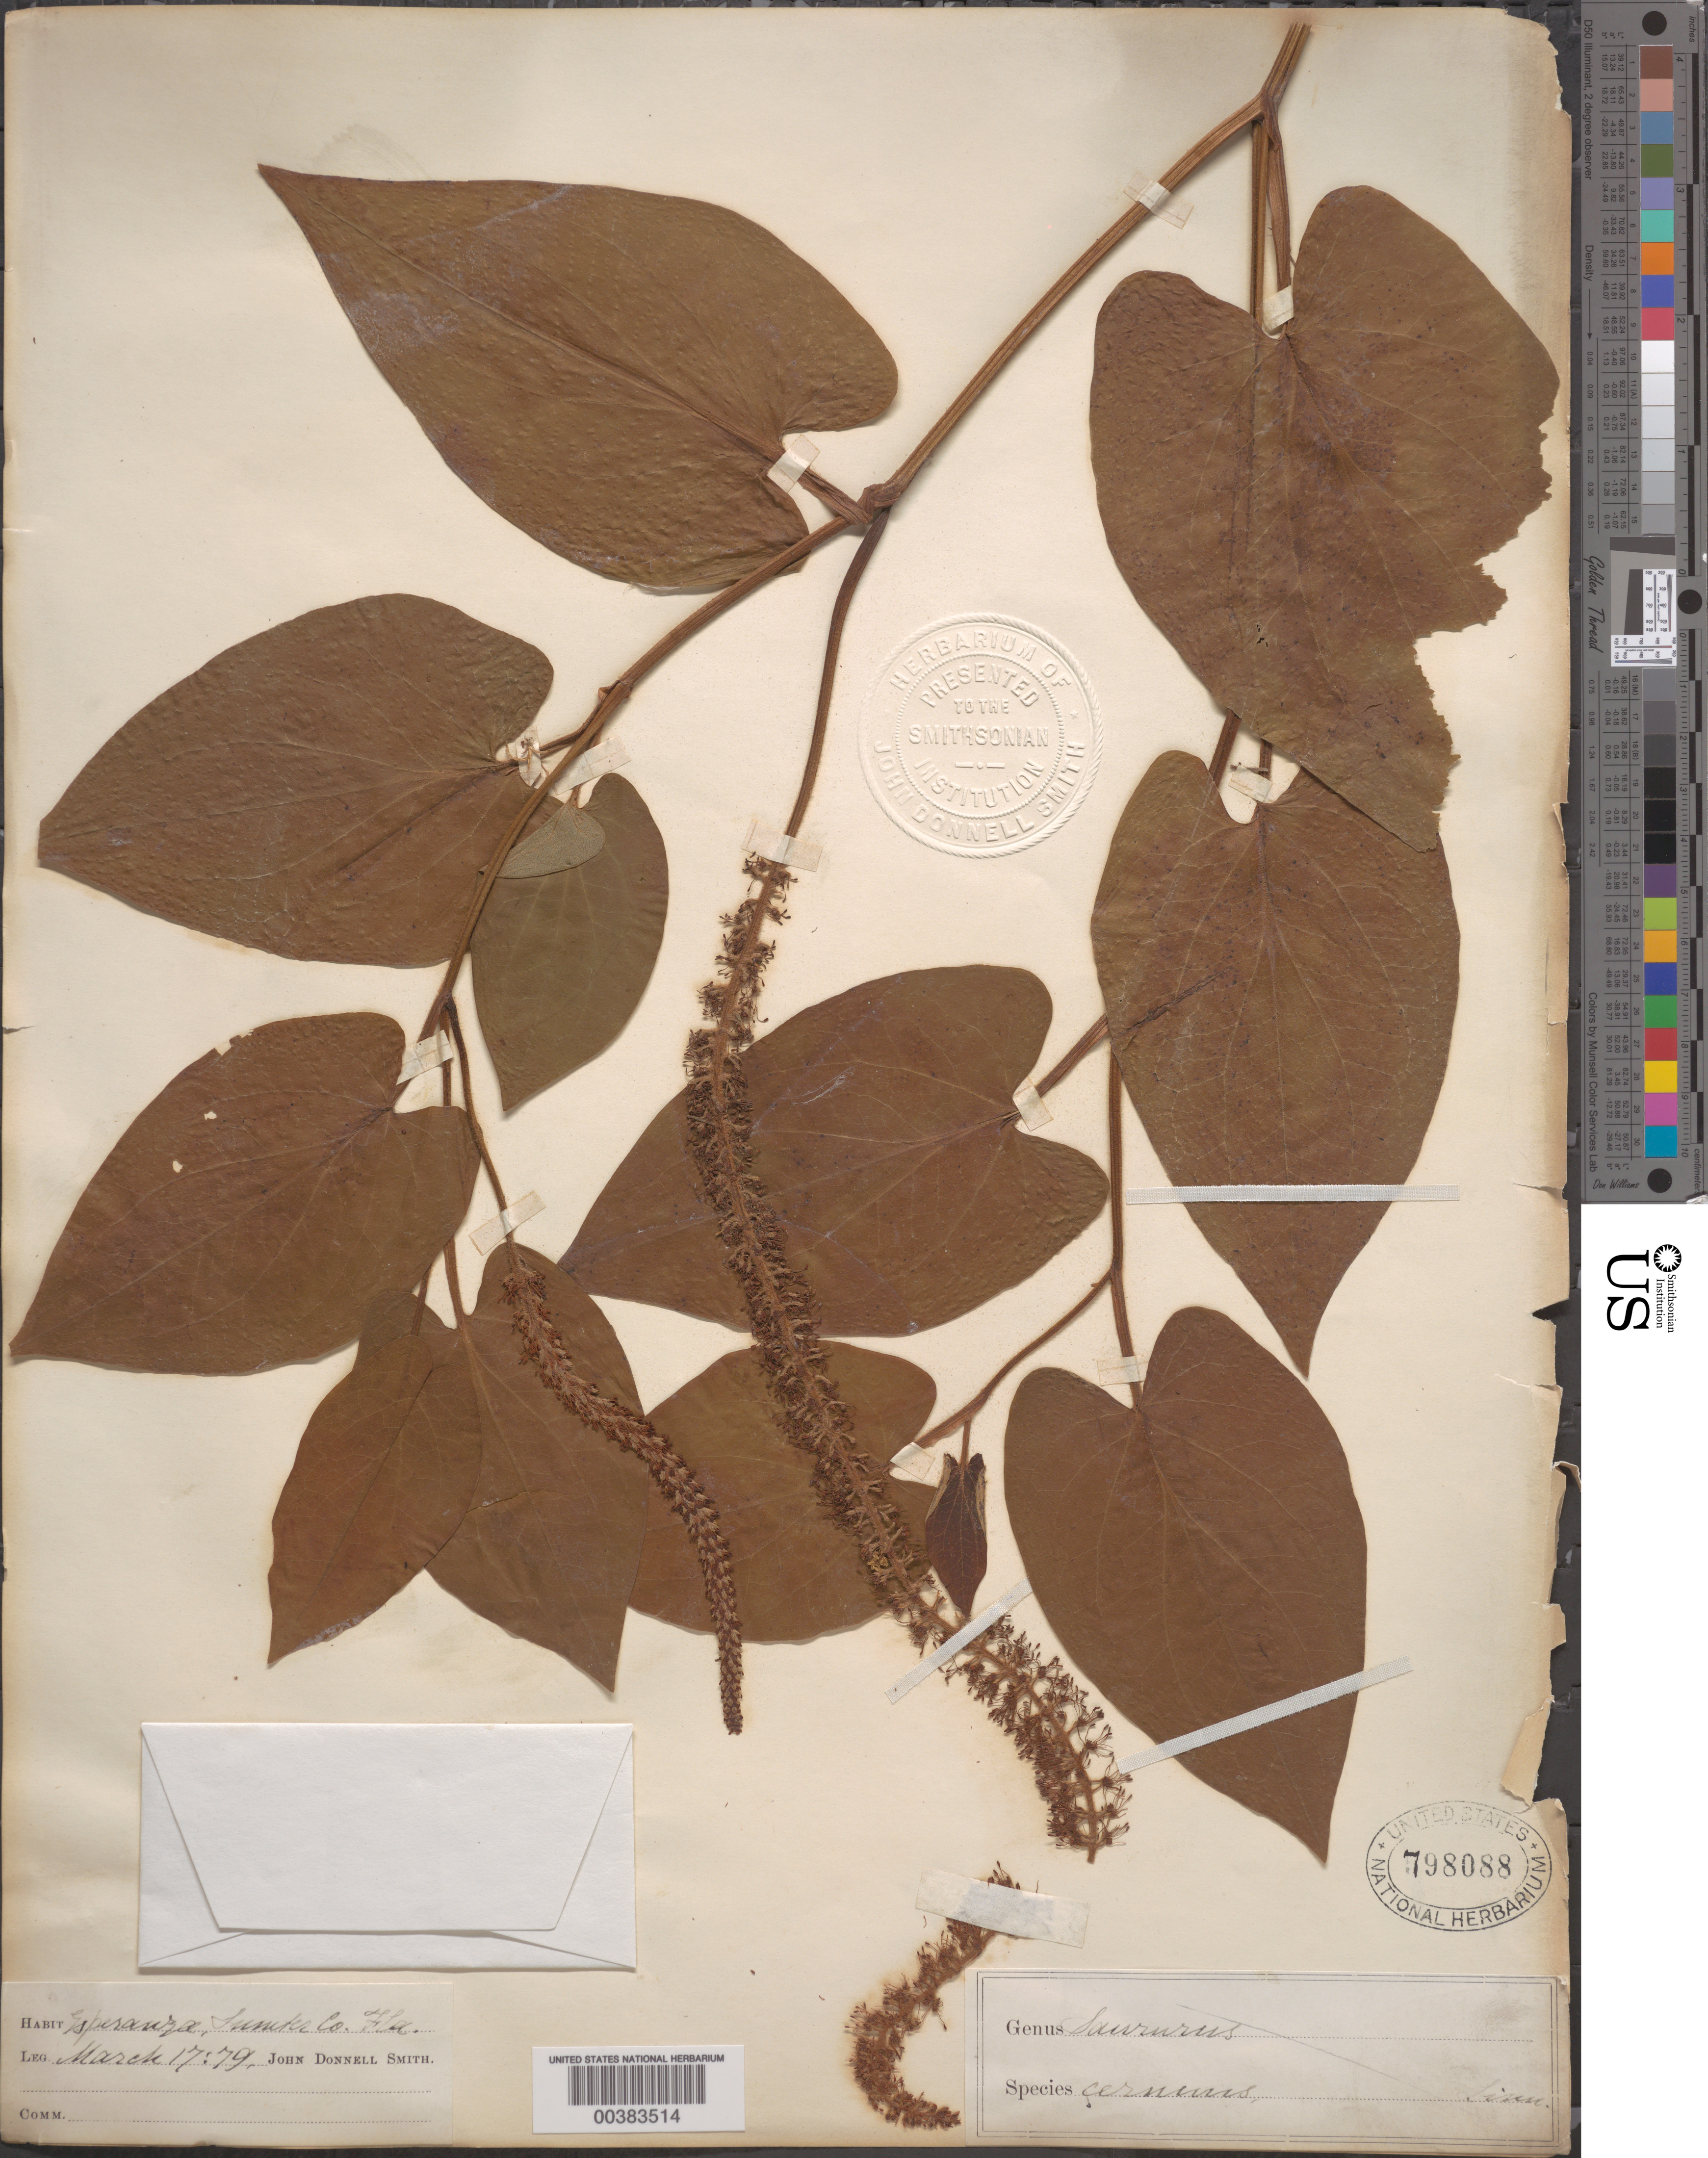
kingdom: Plantae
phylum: Tracheophyta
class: Magnoliopsida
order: Piperales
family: Saururaceae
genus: Saururus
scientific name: Saururus cernuus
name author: L.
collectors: J. Donnell Smith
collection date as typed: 17 Mar 1879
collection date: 1879-03-17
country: United States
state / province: Florida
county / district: Sumter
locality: Esperanza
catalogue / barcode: US 798088